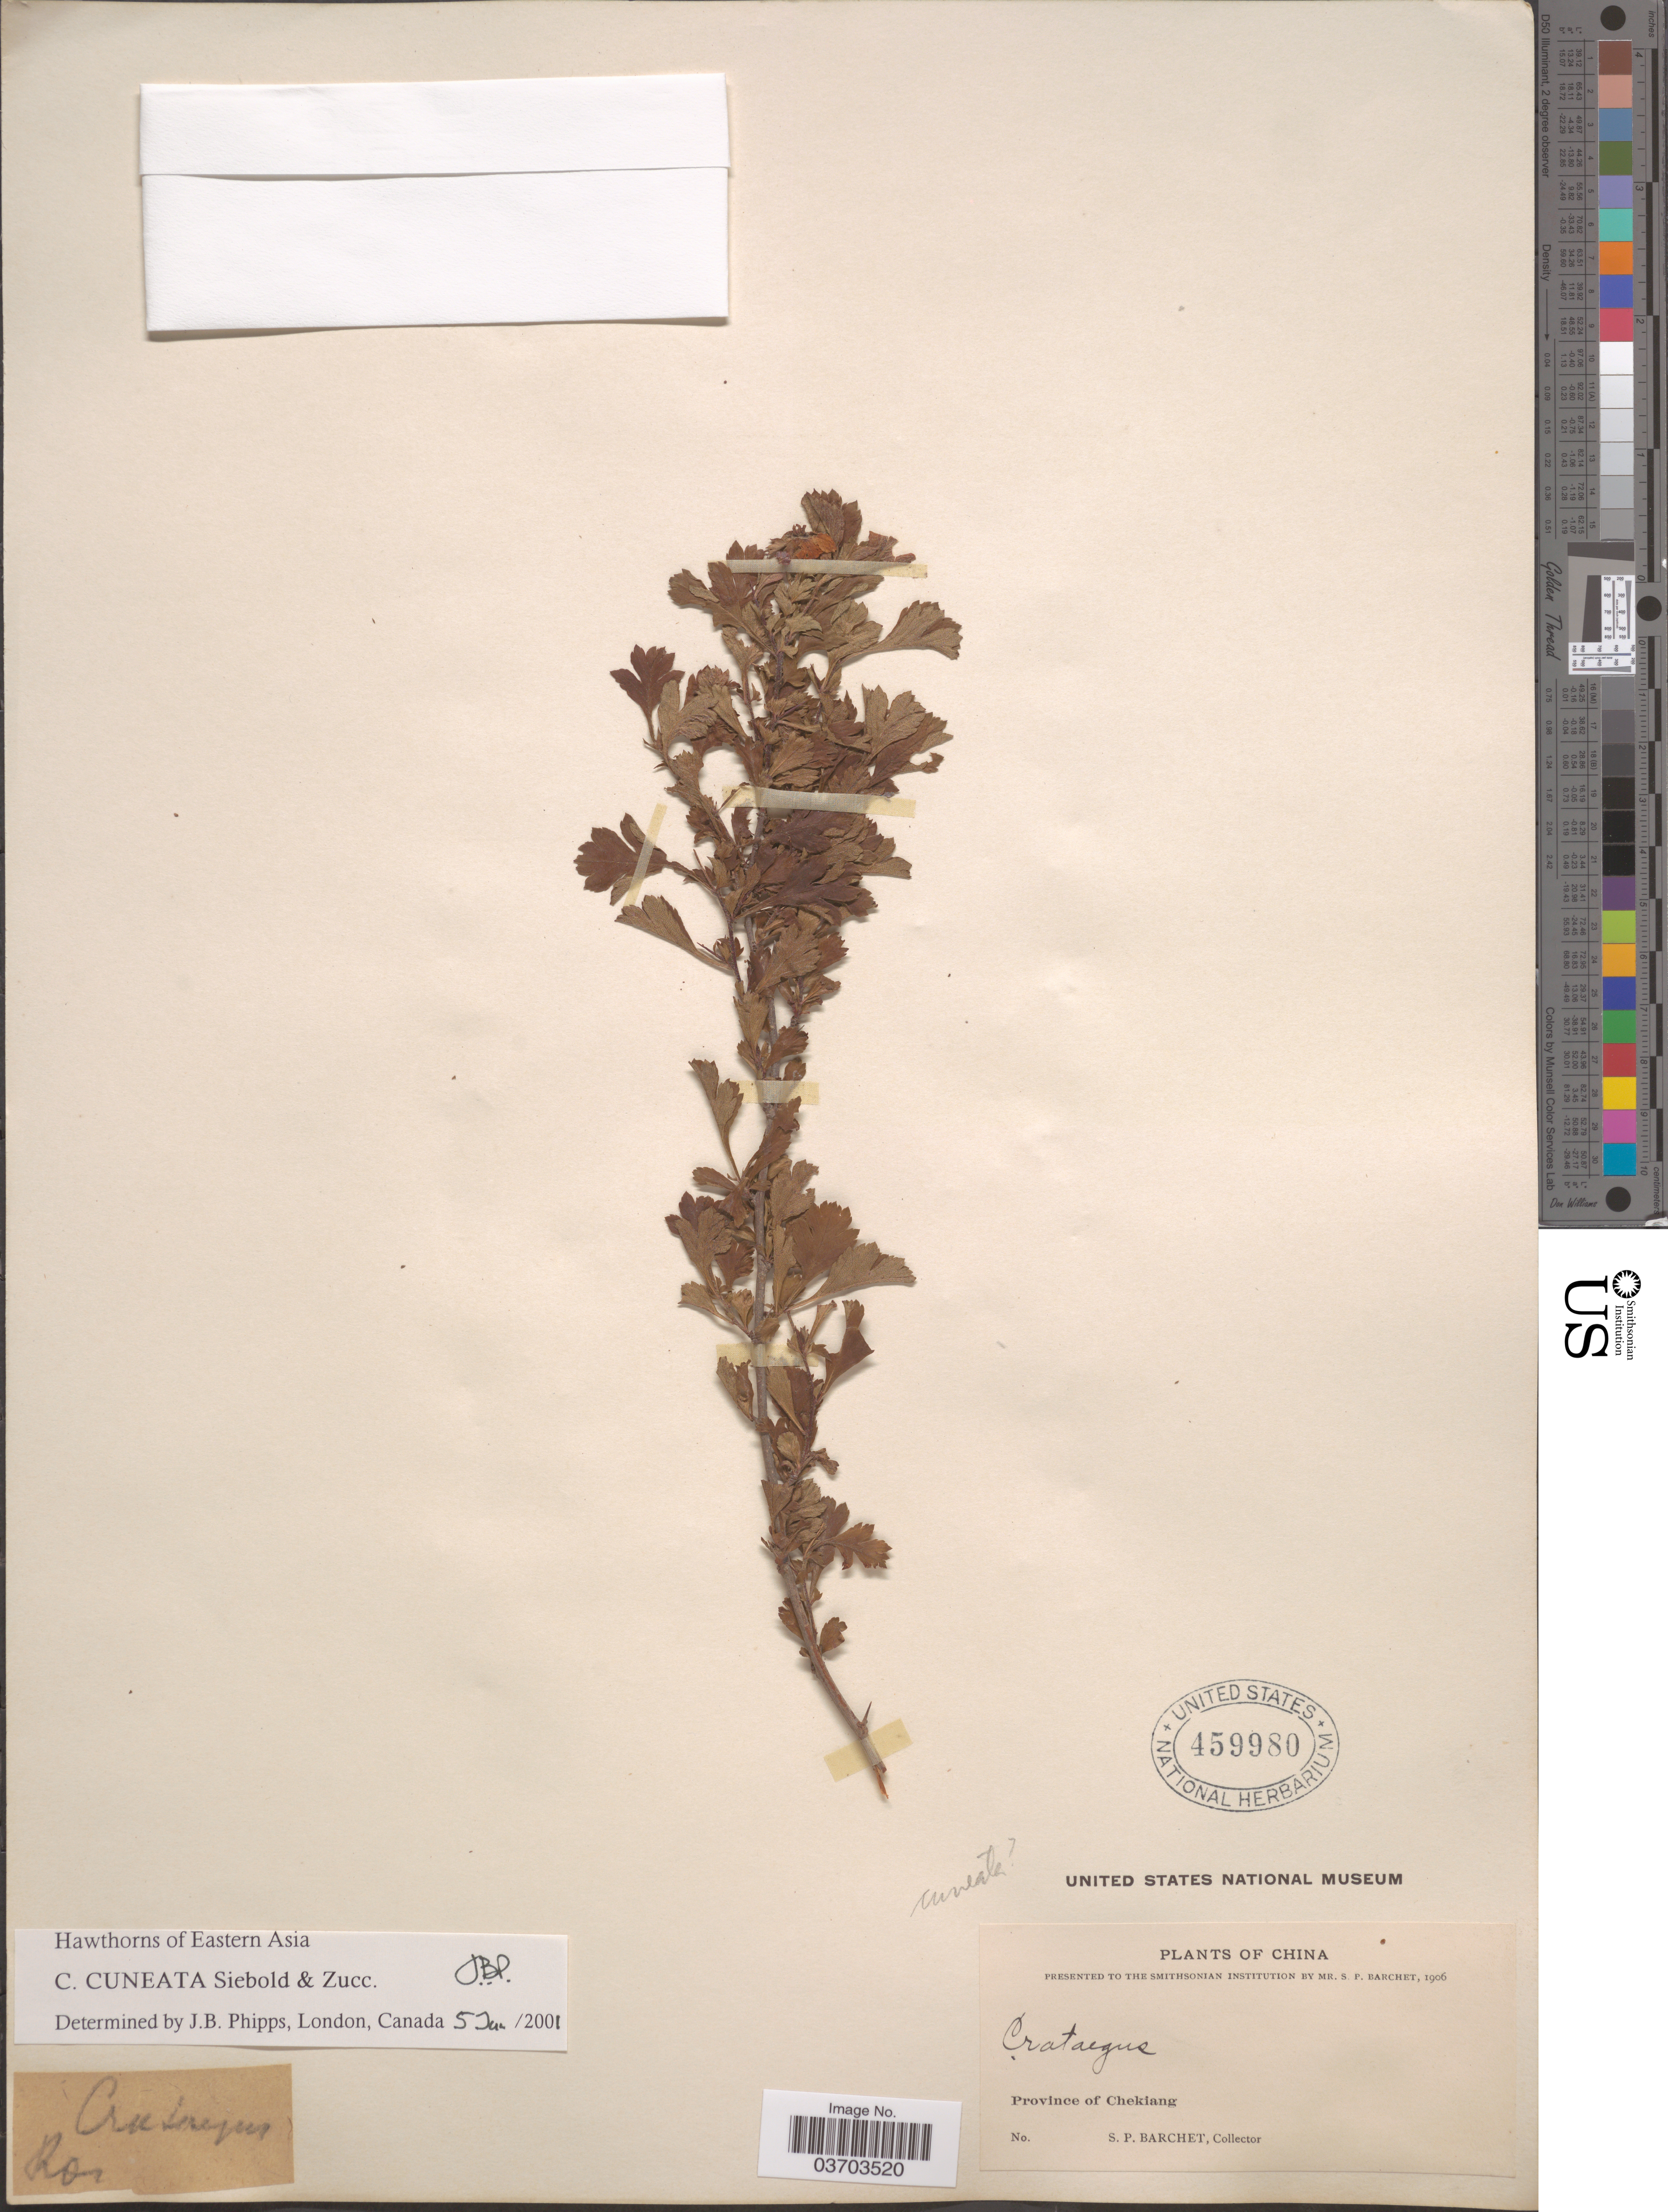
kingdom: Plantae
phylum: Tracheophyta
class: Magnoliopsida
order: Rosales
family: Rosaceae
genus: Crataegus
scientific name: Crataegus cuneata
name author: Siebold & Zucc.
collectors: S. P. Barchet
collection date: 1906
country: China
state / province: Zhejiang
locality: Province of Chekiang.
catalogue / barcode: US 459980